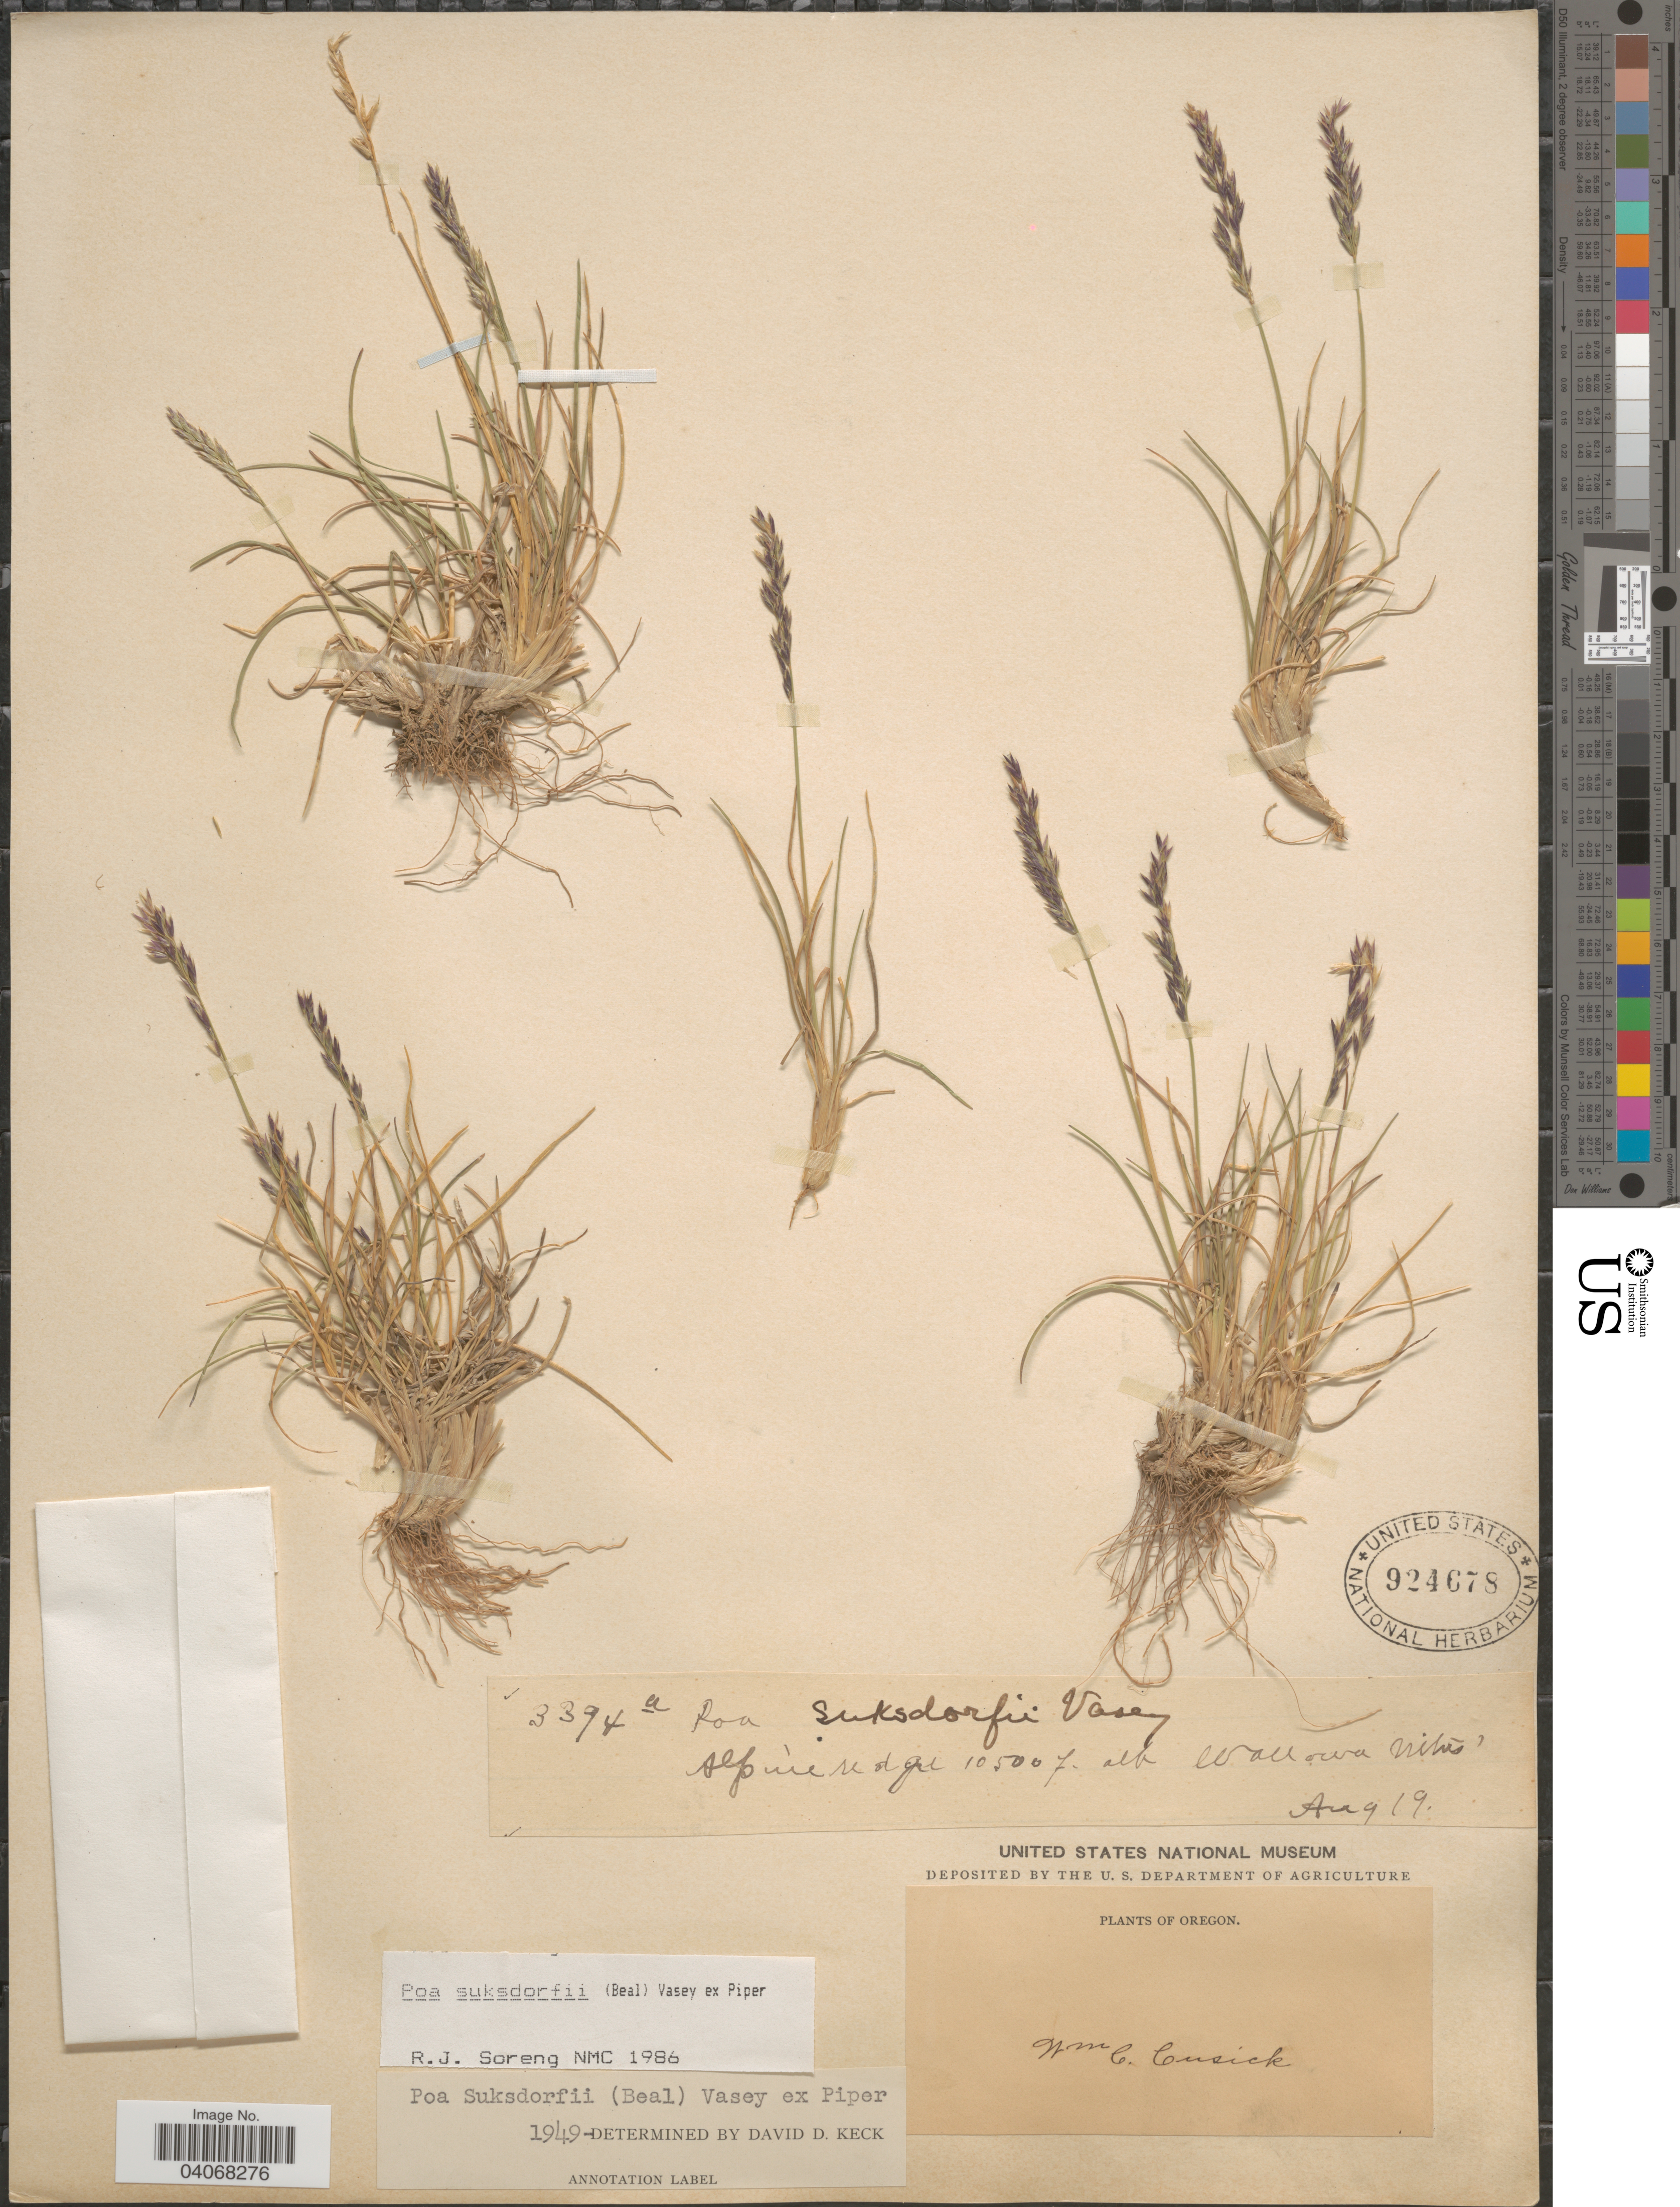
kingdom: Plantae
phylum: Tracheophyta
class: Liliopsida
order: Poales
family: Poaceae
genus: Poa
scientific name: Poa suksdorfii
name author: (W.J. Beal) Vasey ex Piper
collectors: W. C. Cusick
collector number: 3394a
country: United States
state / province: Oregon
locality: Alpine ridge. Wallowa Mtns.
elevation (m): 3200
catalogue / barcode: US 924678